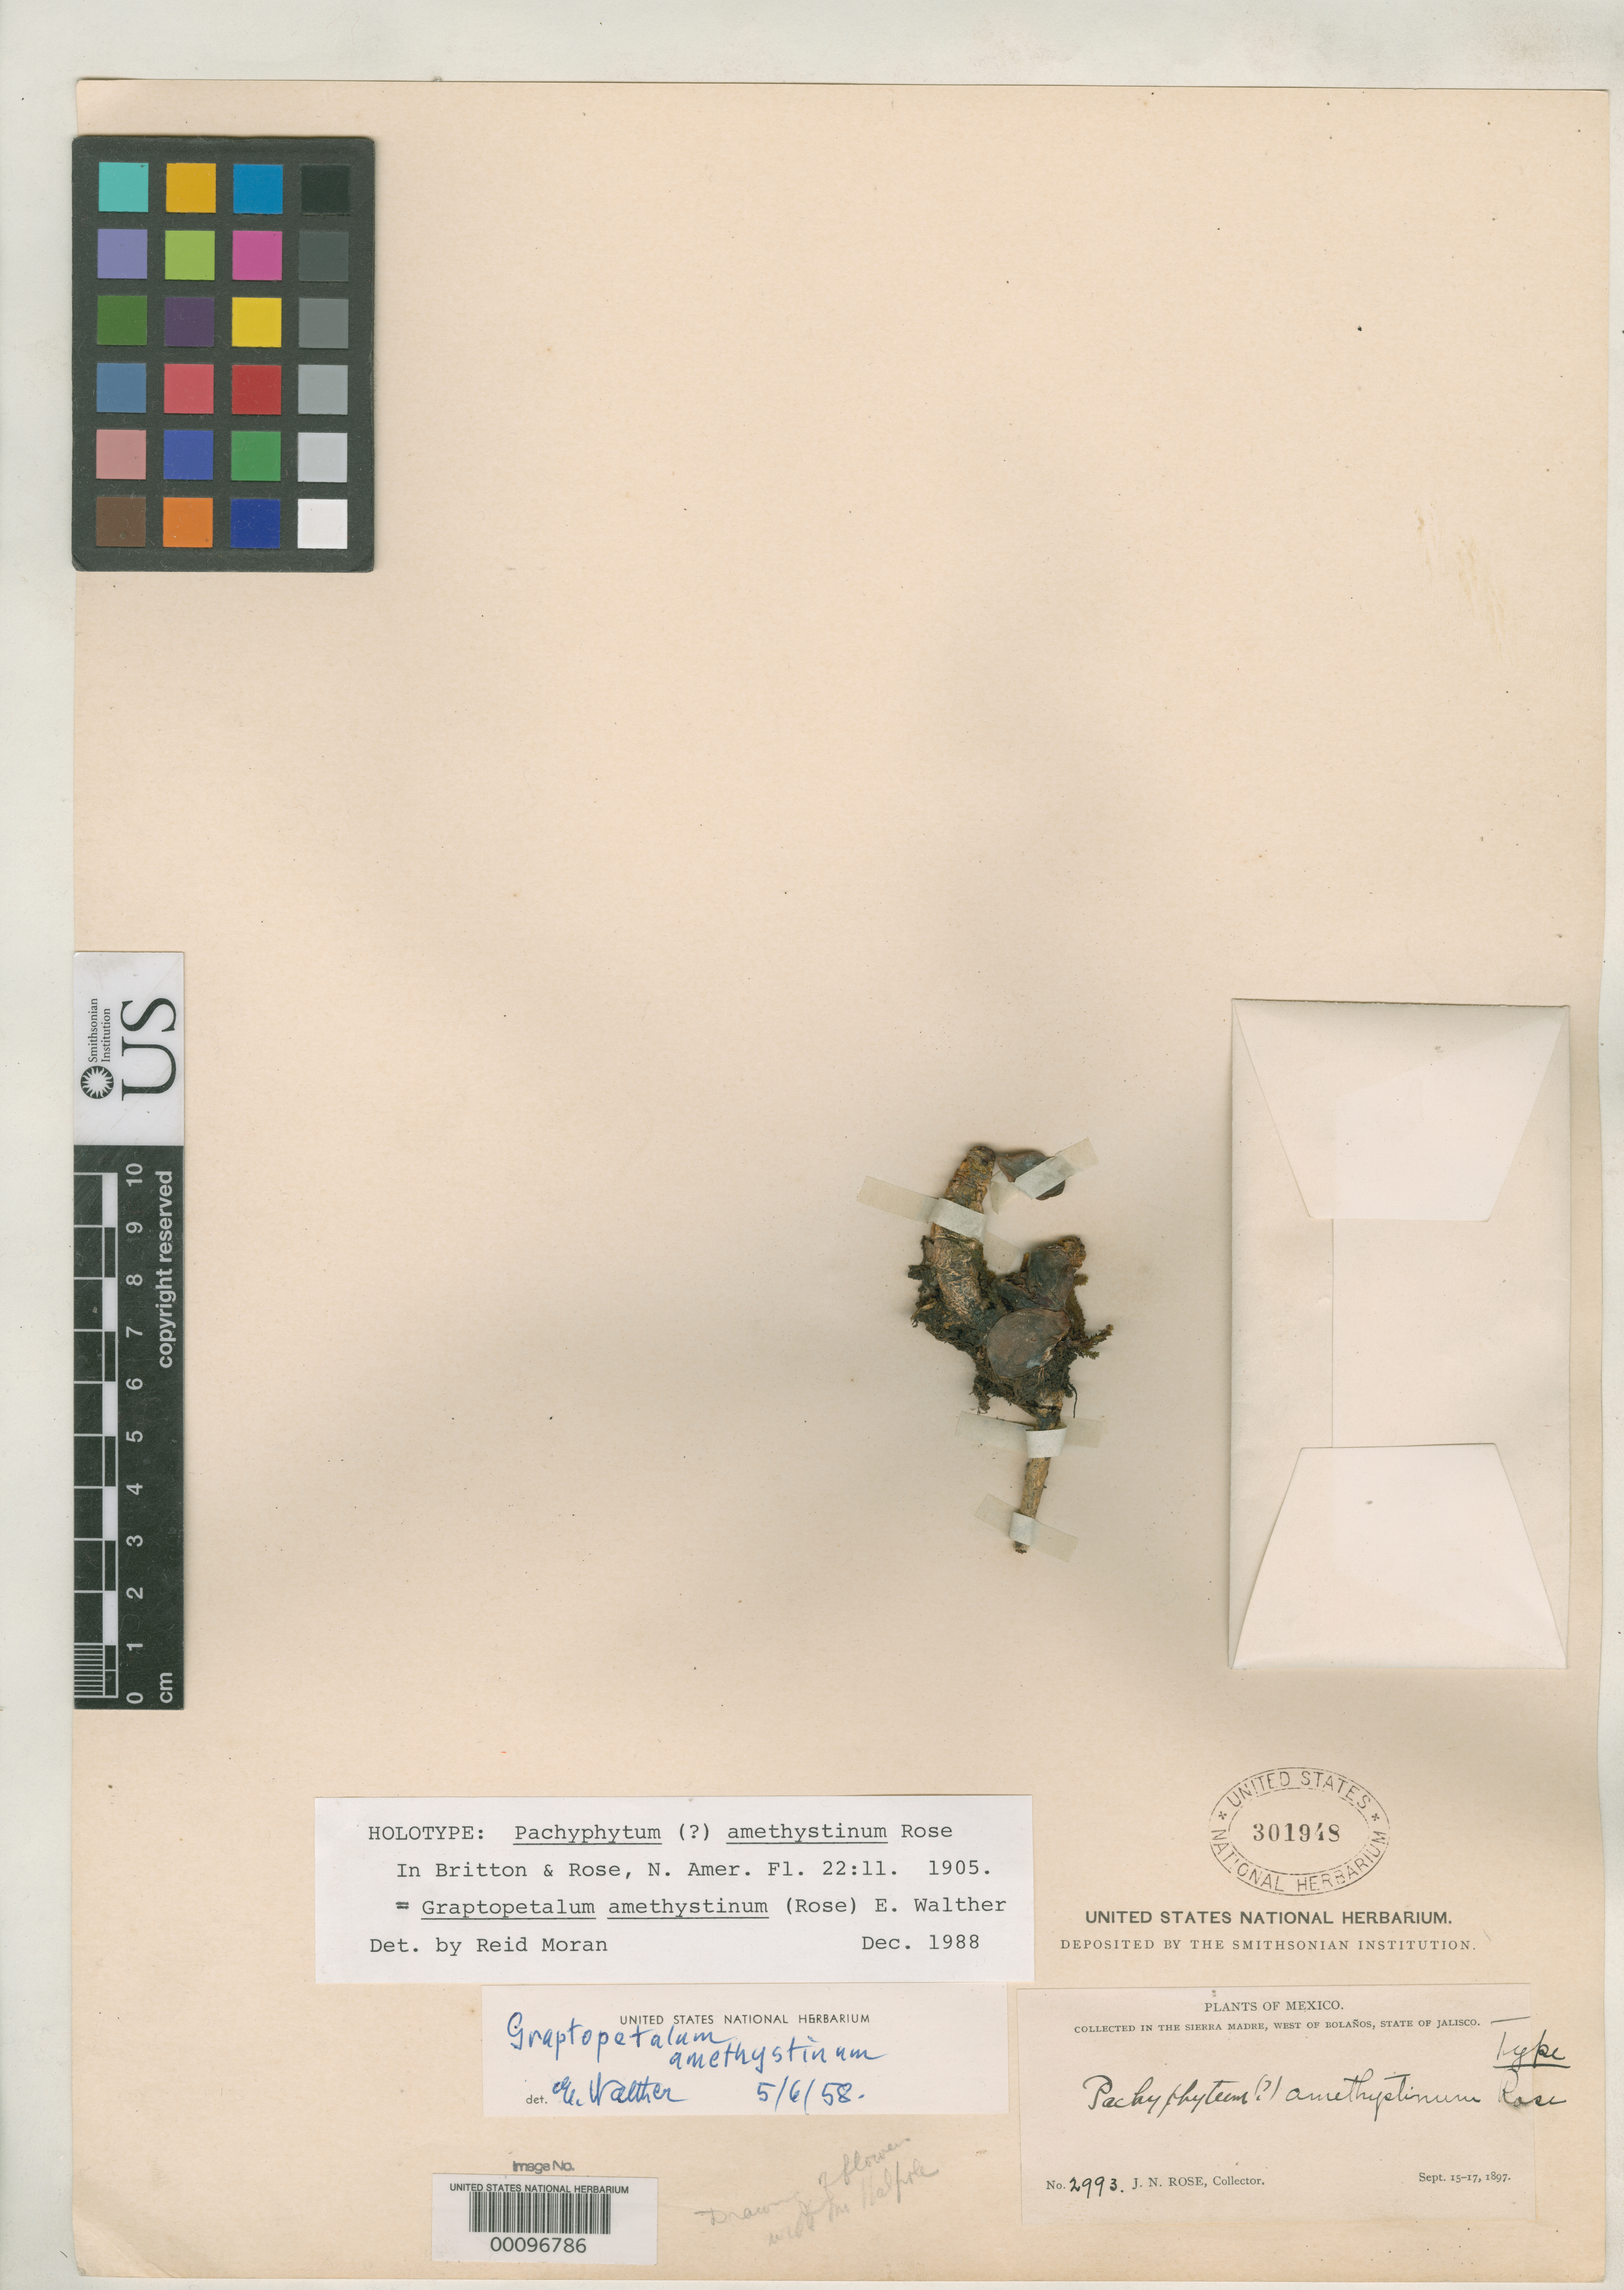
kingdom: Plantae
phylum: Tracheophyta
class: Magnoliopsida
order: Saxifragales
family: Crassulaceae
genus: Pachyphytum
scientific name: Pachyphytum amethystinum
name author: Rose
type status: Holotype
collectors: J. N. Rose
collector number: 2993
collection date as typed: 15 Sep 1897 to 17 Sep 1897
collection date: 1897-09-15/1897-09-17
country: Mexico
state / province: Jalisco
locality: Sierra Madre W of Bolanos.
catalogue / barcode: US 301948